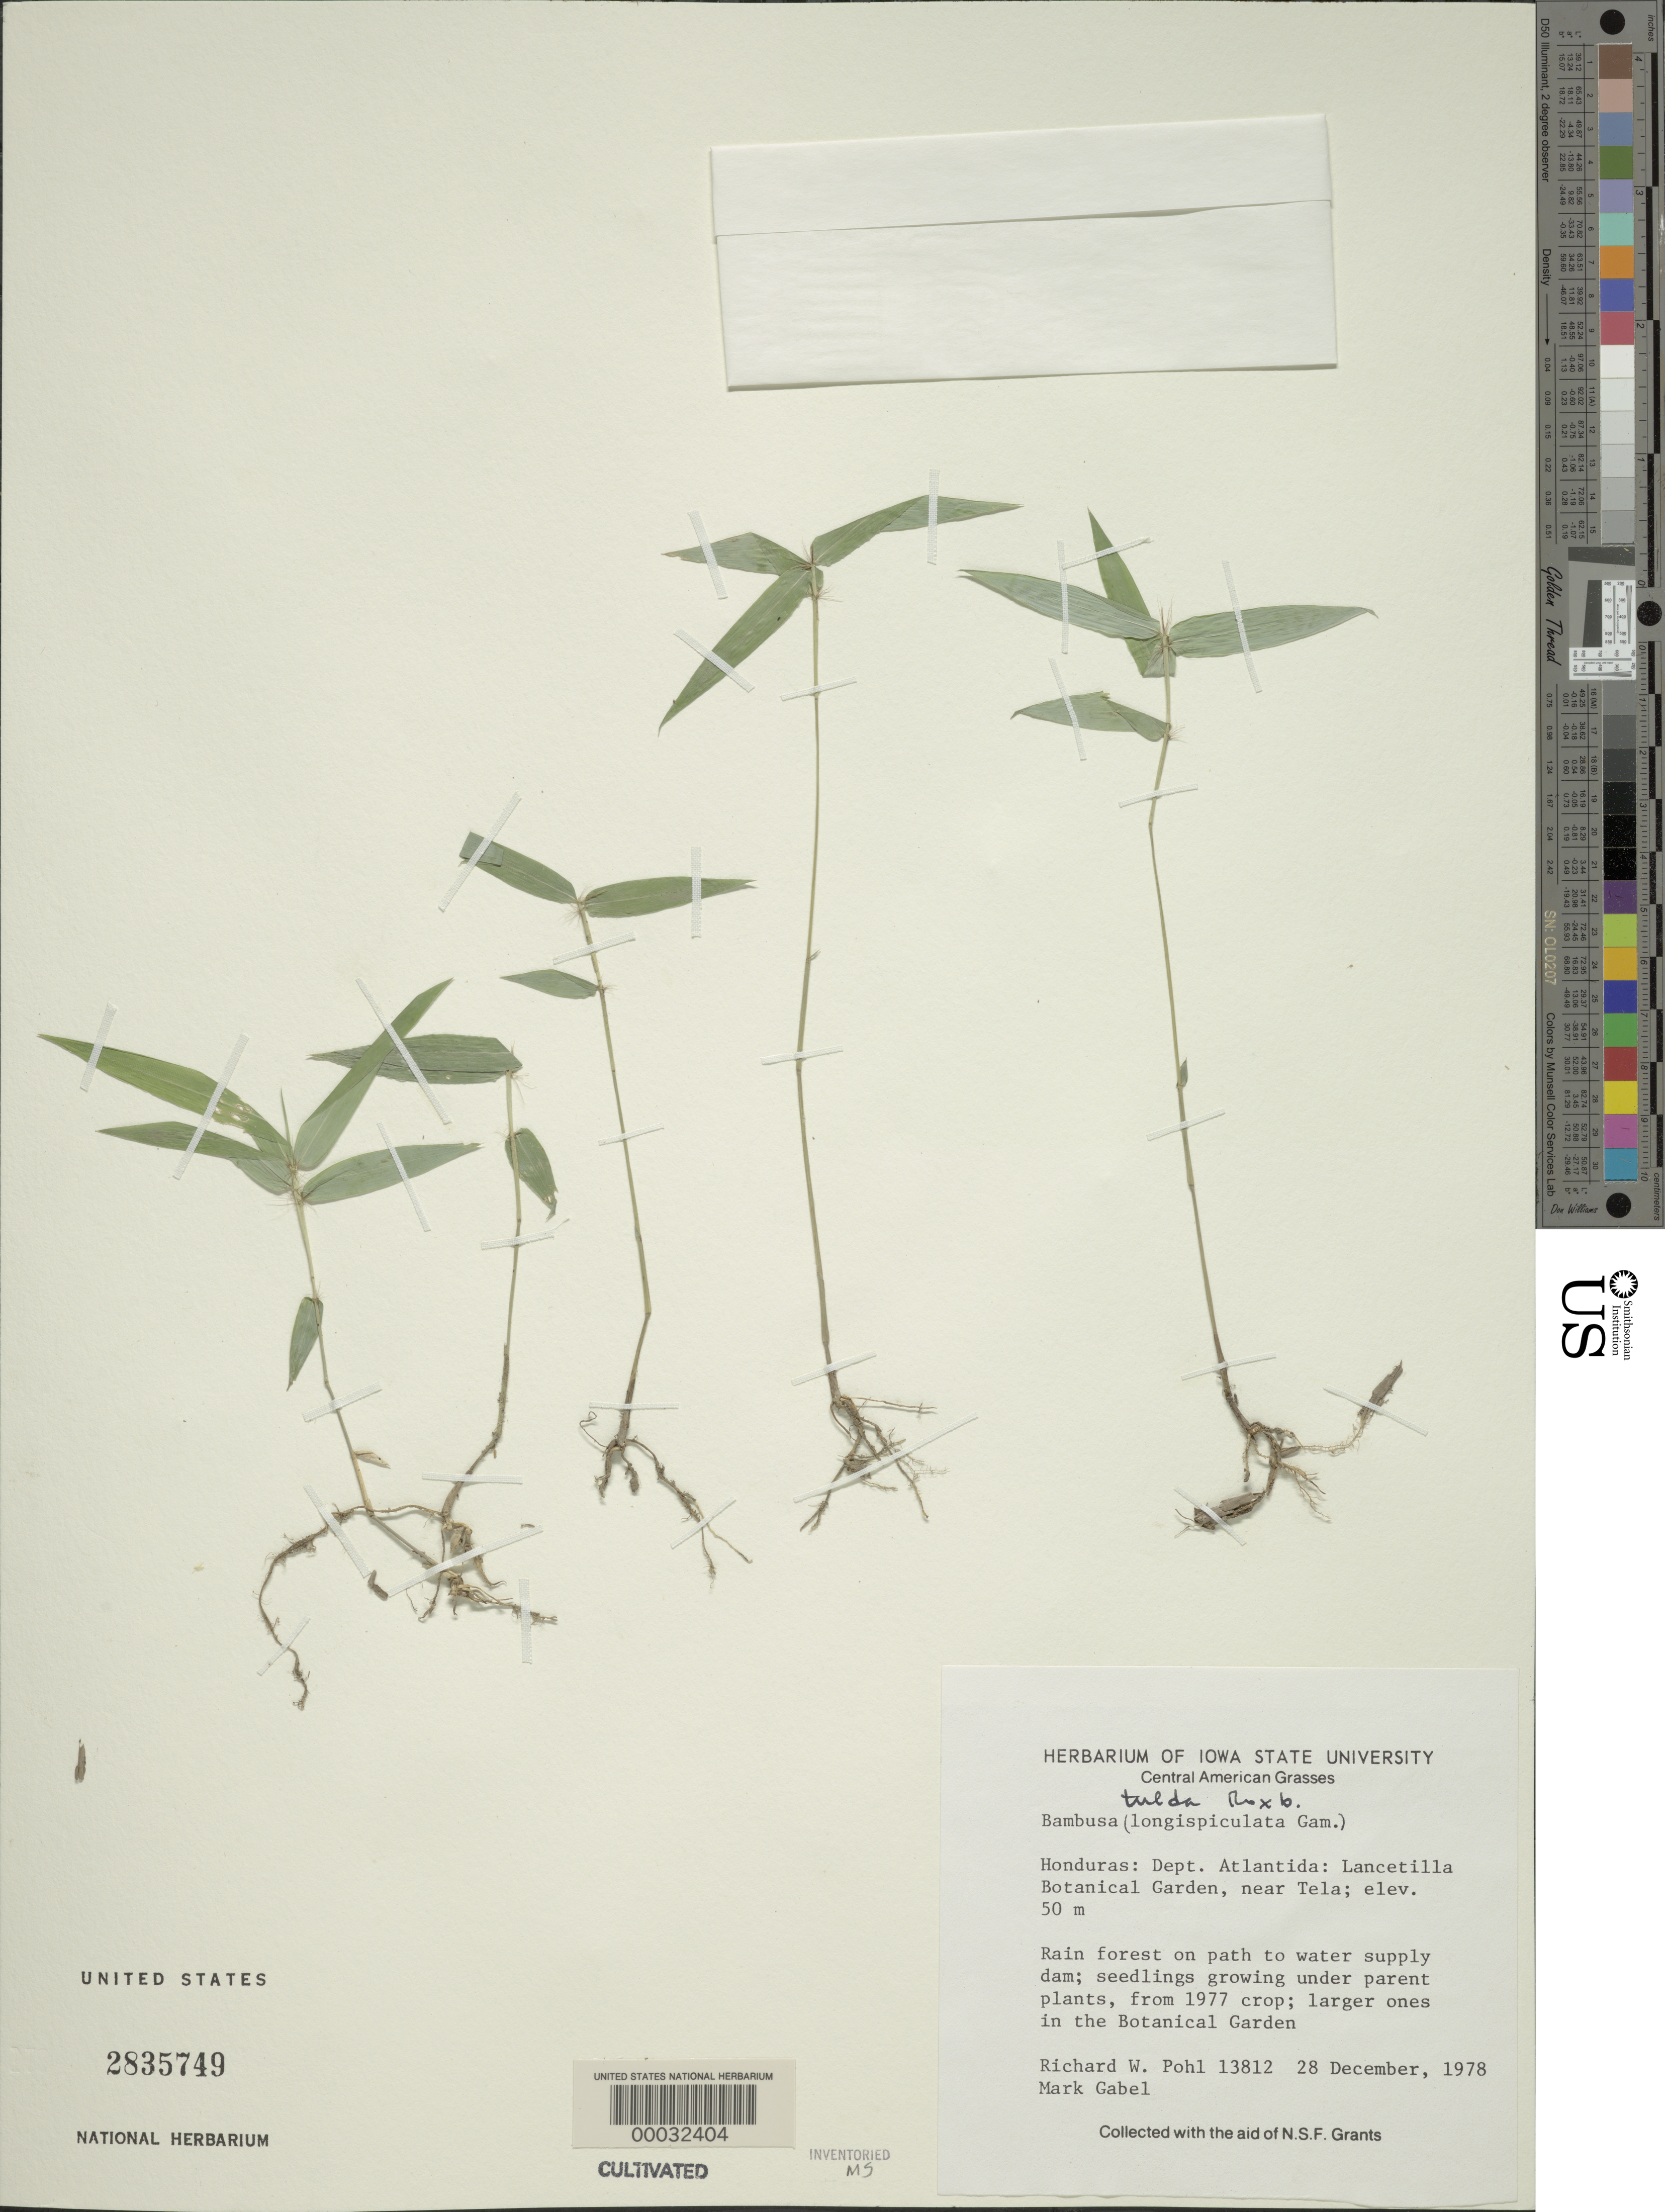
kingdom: Plantae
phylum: Tracheophyta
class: Liliopsida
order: Poales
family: Poaceae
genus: Bambusa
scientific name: Bambusa longispiculata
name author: Gamble ex Brandis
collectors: R. W. Pohl & M. Gabel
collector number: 13812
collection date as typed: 28 Dec 1978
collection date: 1978-12-28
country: Honduras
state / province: Atlántida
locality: Lancetilla Botanical Garden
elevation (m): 50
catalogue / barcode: US 2835749